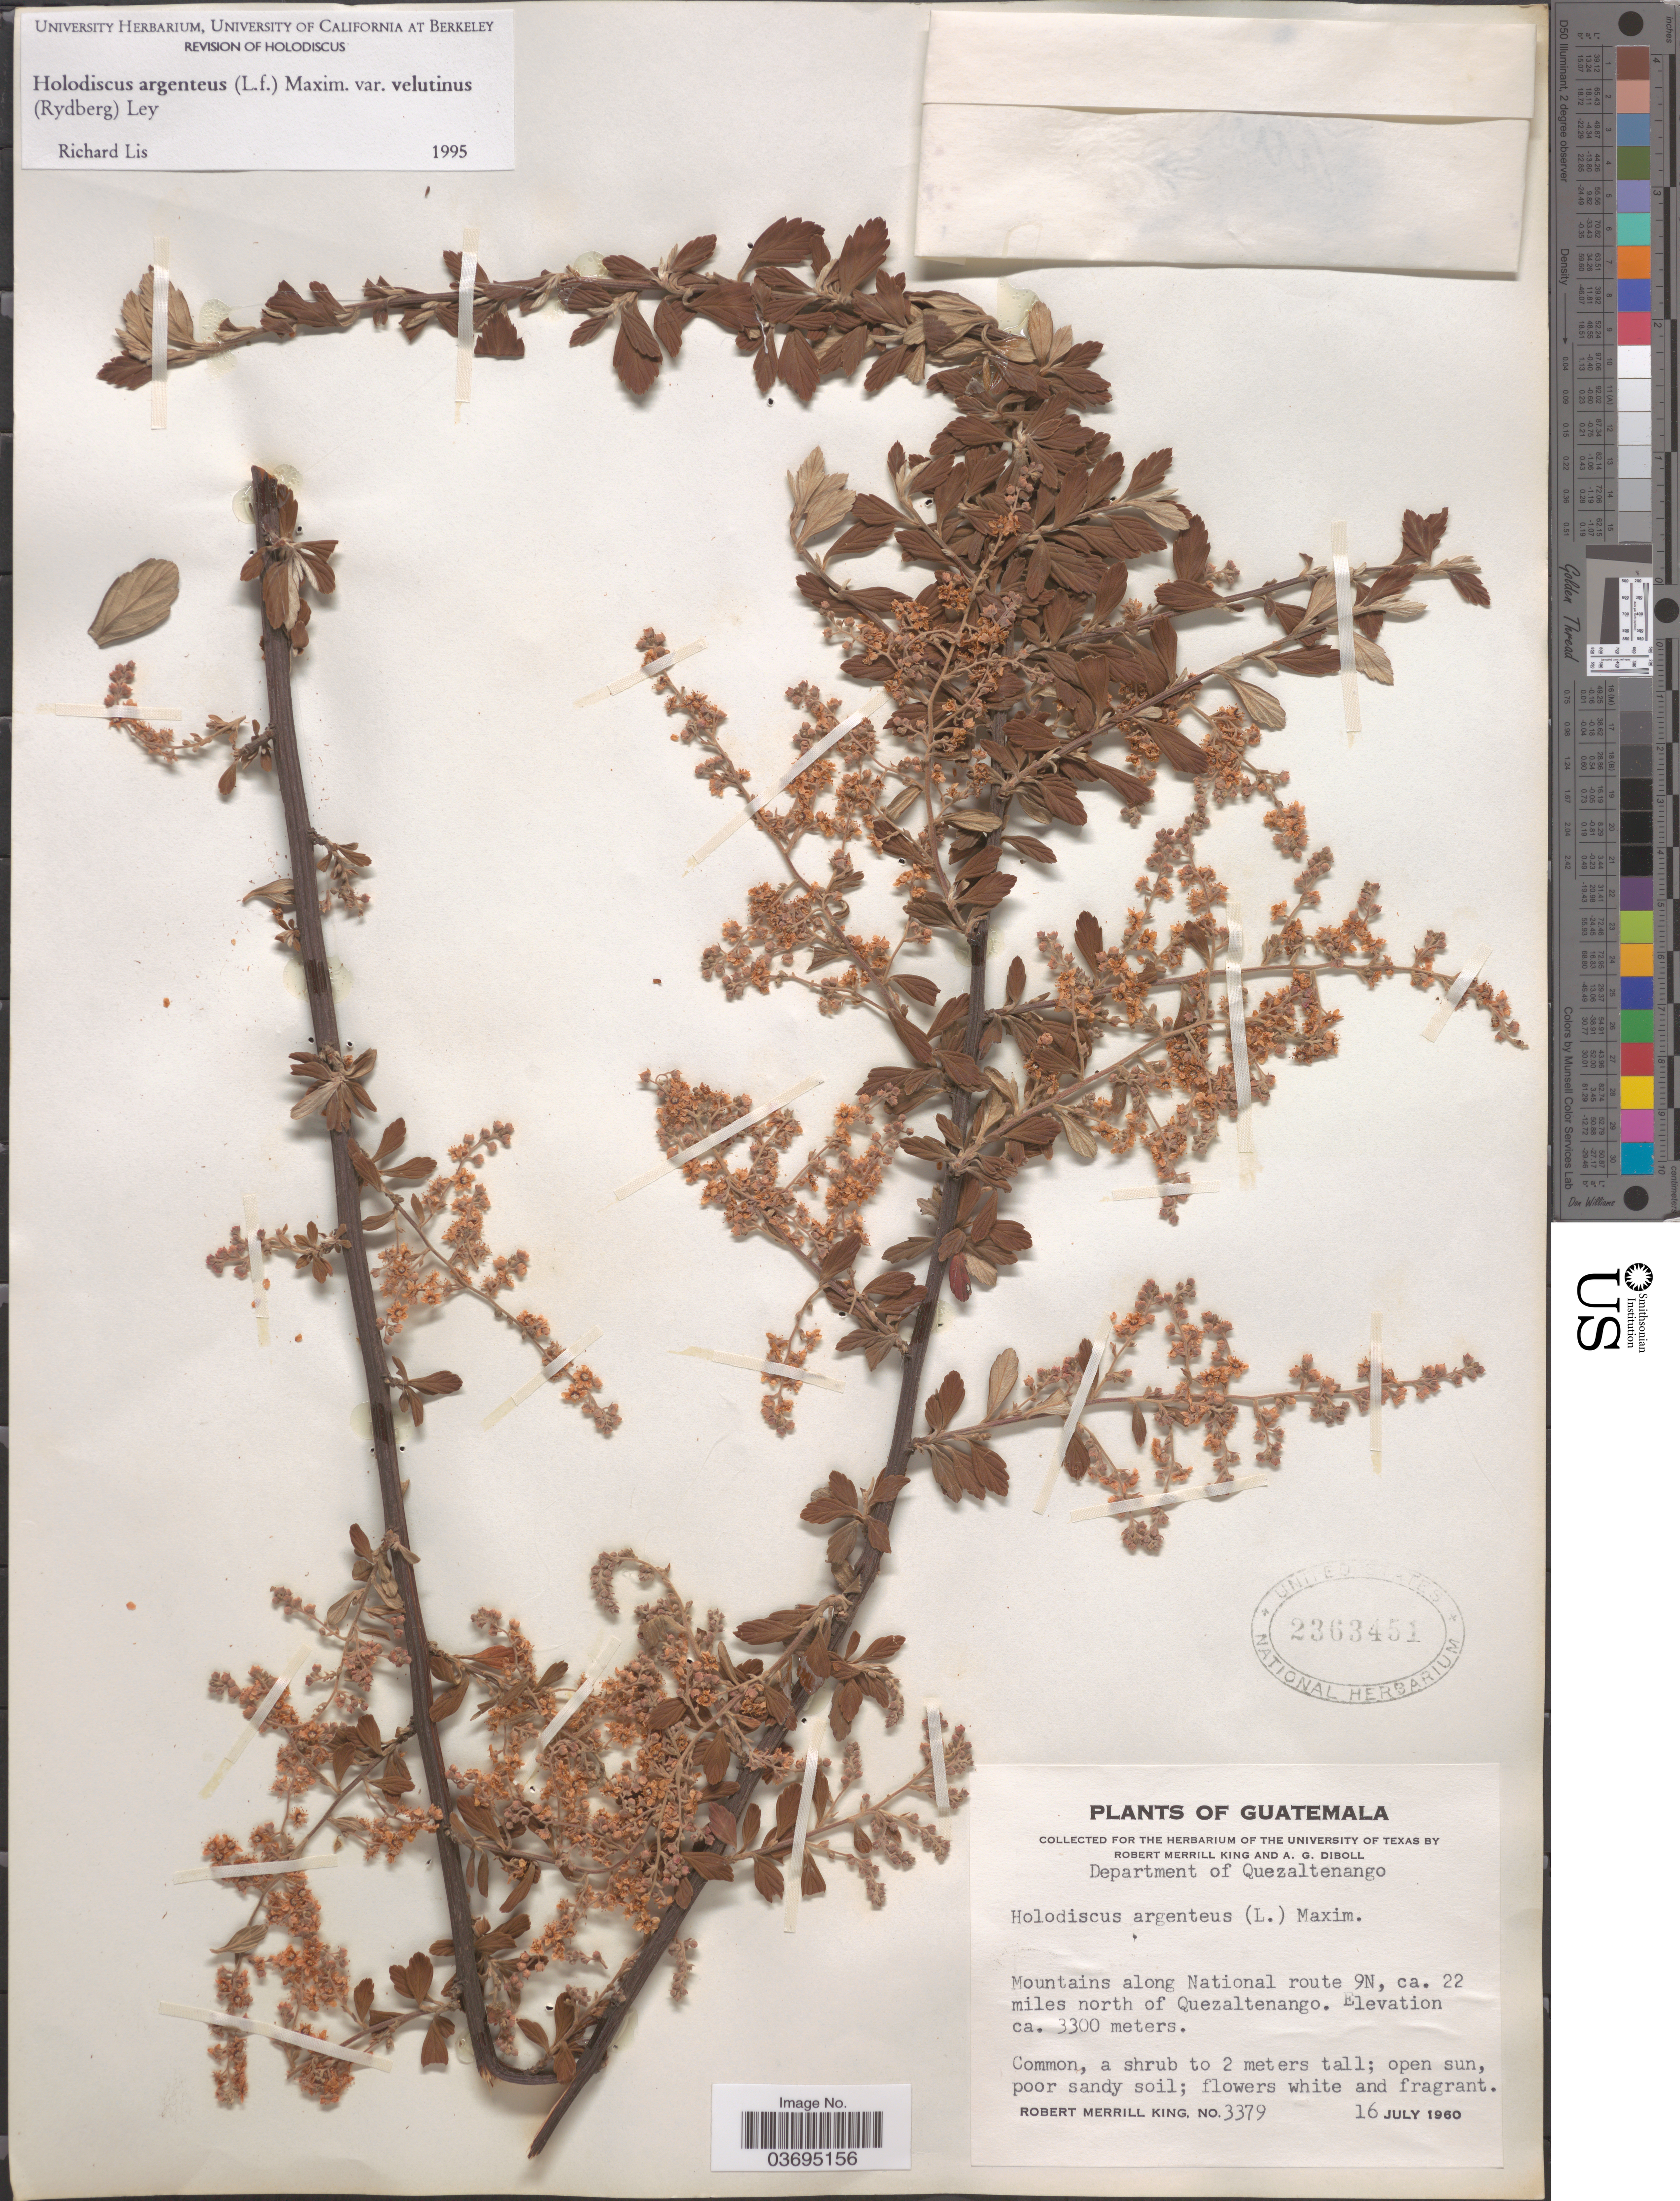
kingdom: Plantae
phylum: Tracheophyta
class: Magnoliopsida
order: Rosales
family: Rosaceae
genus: Holodiscus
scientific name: Holodiscus velutinus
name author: (Rydb.) Standl.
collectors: R. M. King & A. Diboll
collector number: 3379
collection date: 1960-07-16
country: Guatemala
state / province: Quetzaltenango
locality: Department of Quezaltenango. Mountains along National route 9N, ca. 22 miles north of Quezaltenango.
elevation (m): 3300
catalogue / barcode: US 2363451